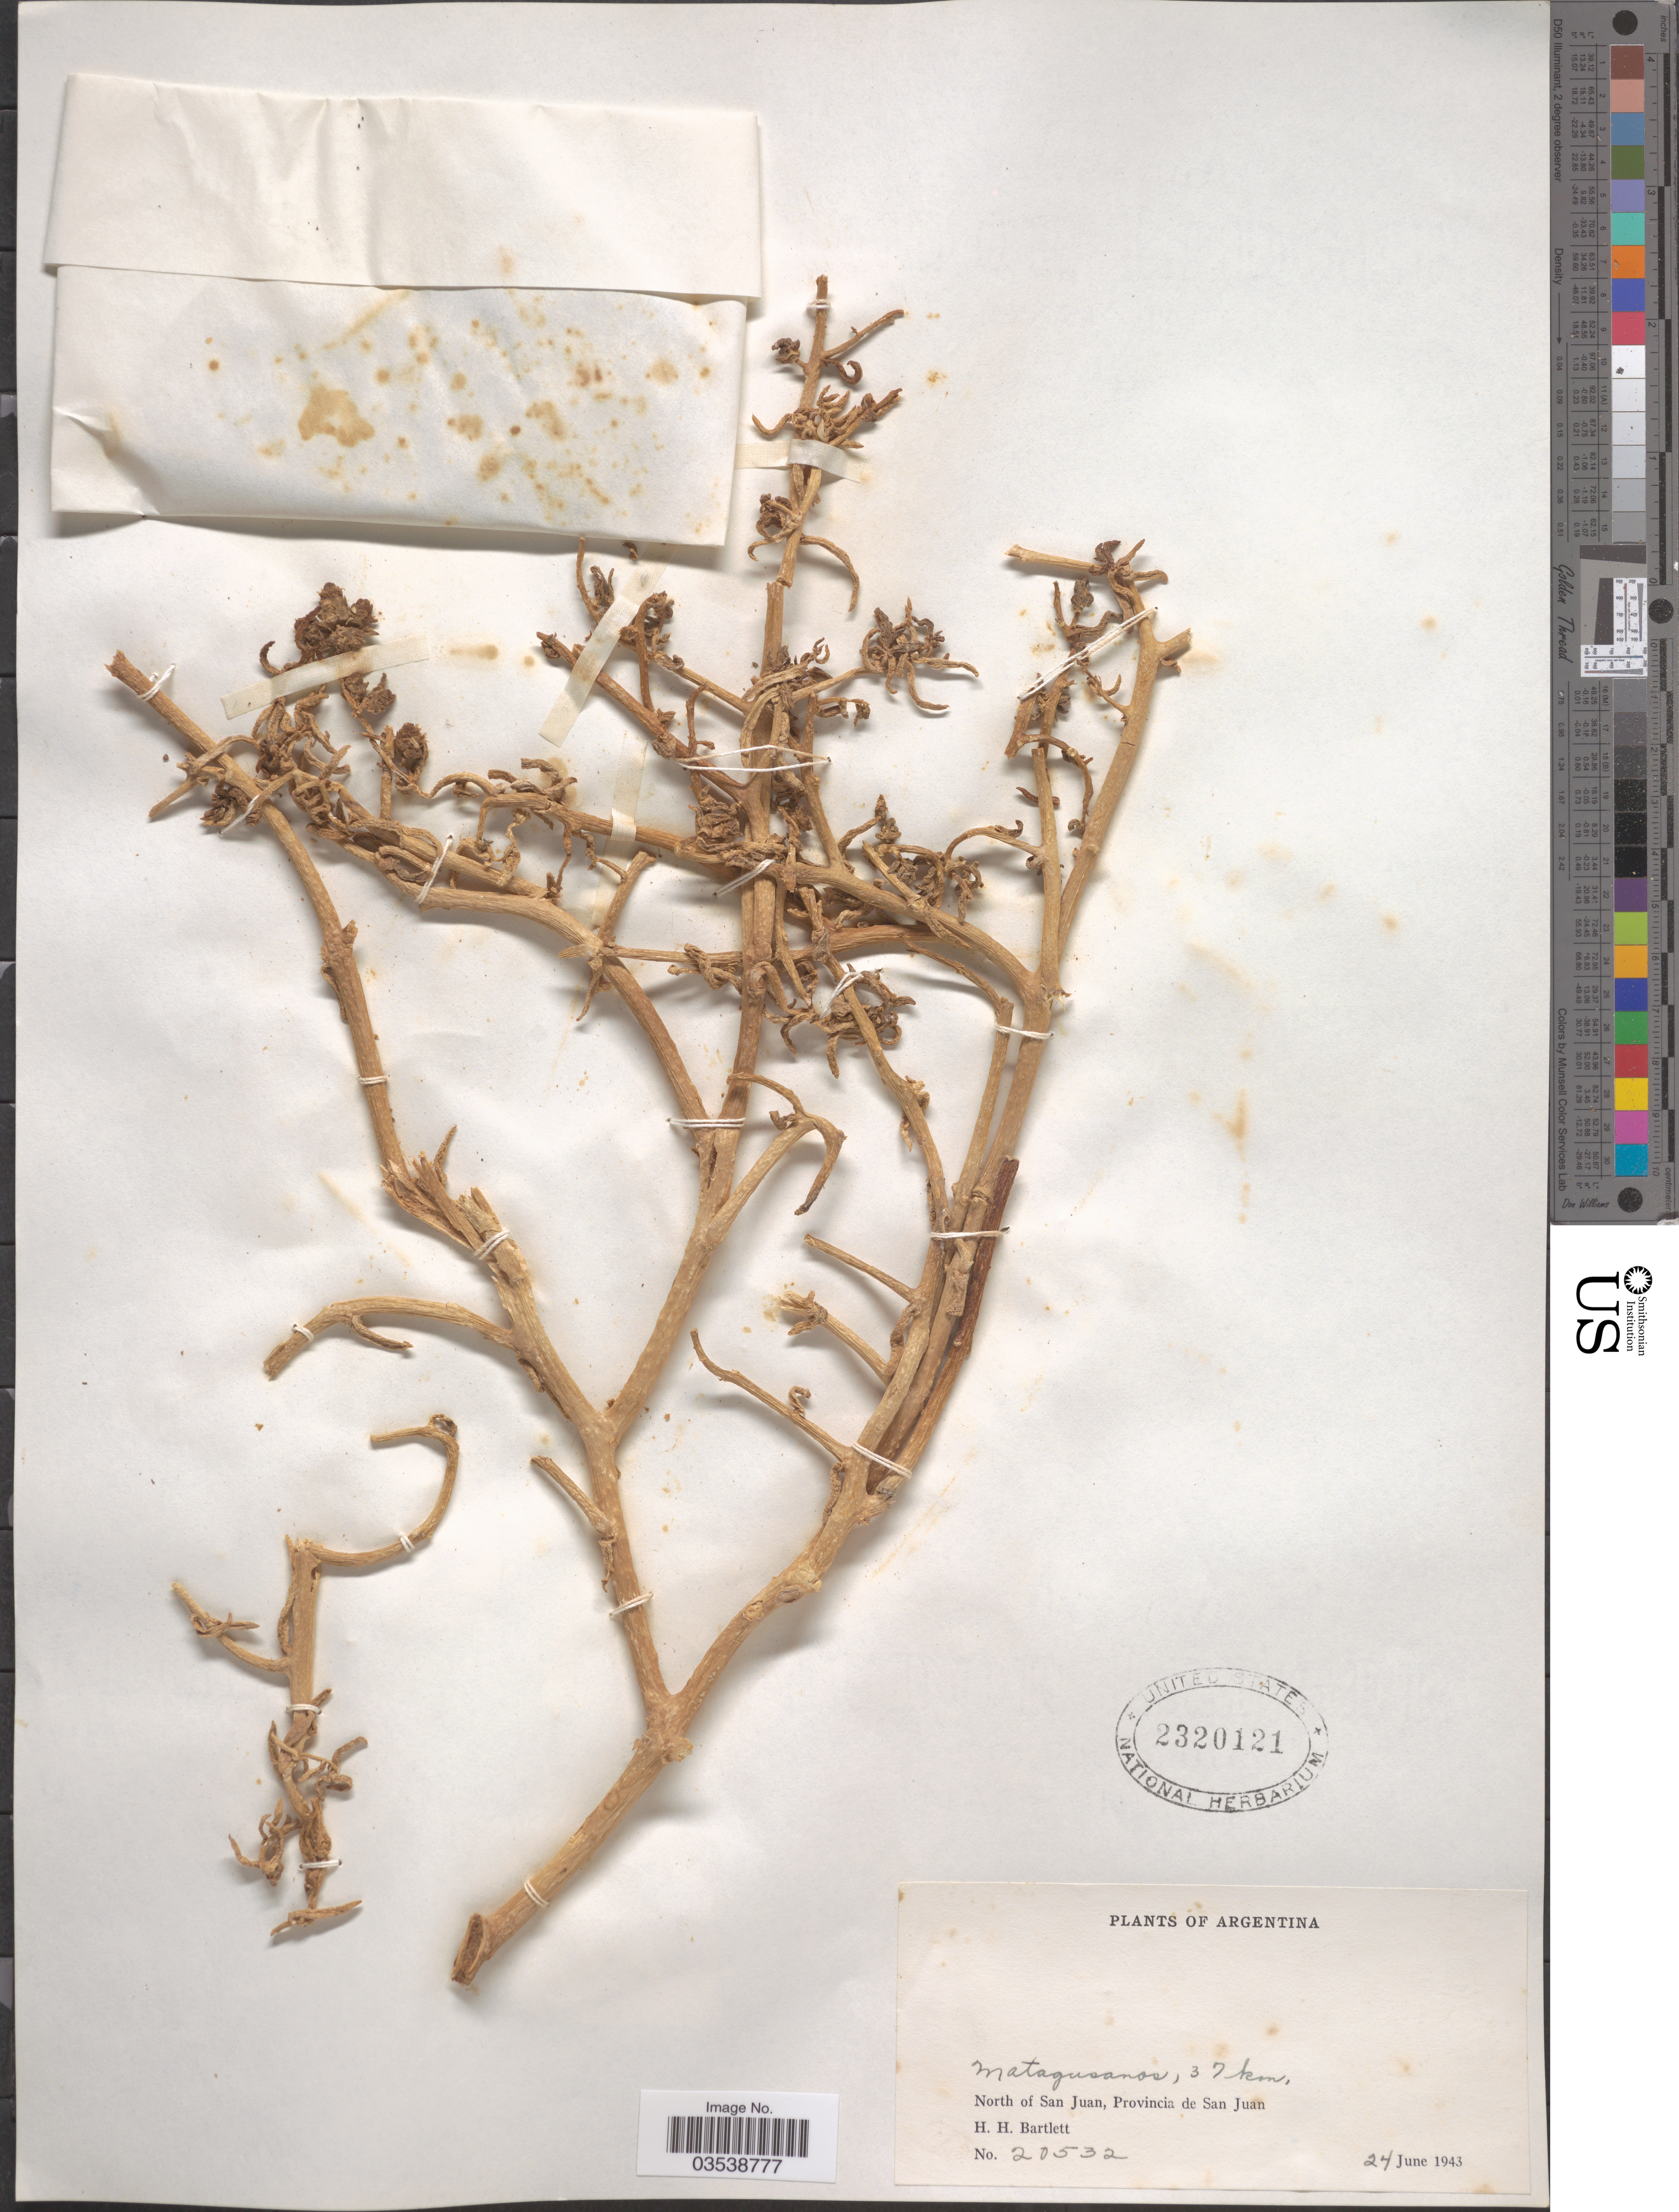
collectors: H. H. Bartlett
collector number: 20532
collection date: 1943-06-24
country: Argentina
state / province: San Juan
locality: Matagusanos, 37 km. north of San Juan.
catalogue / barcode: US 2320121